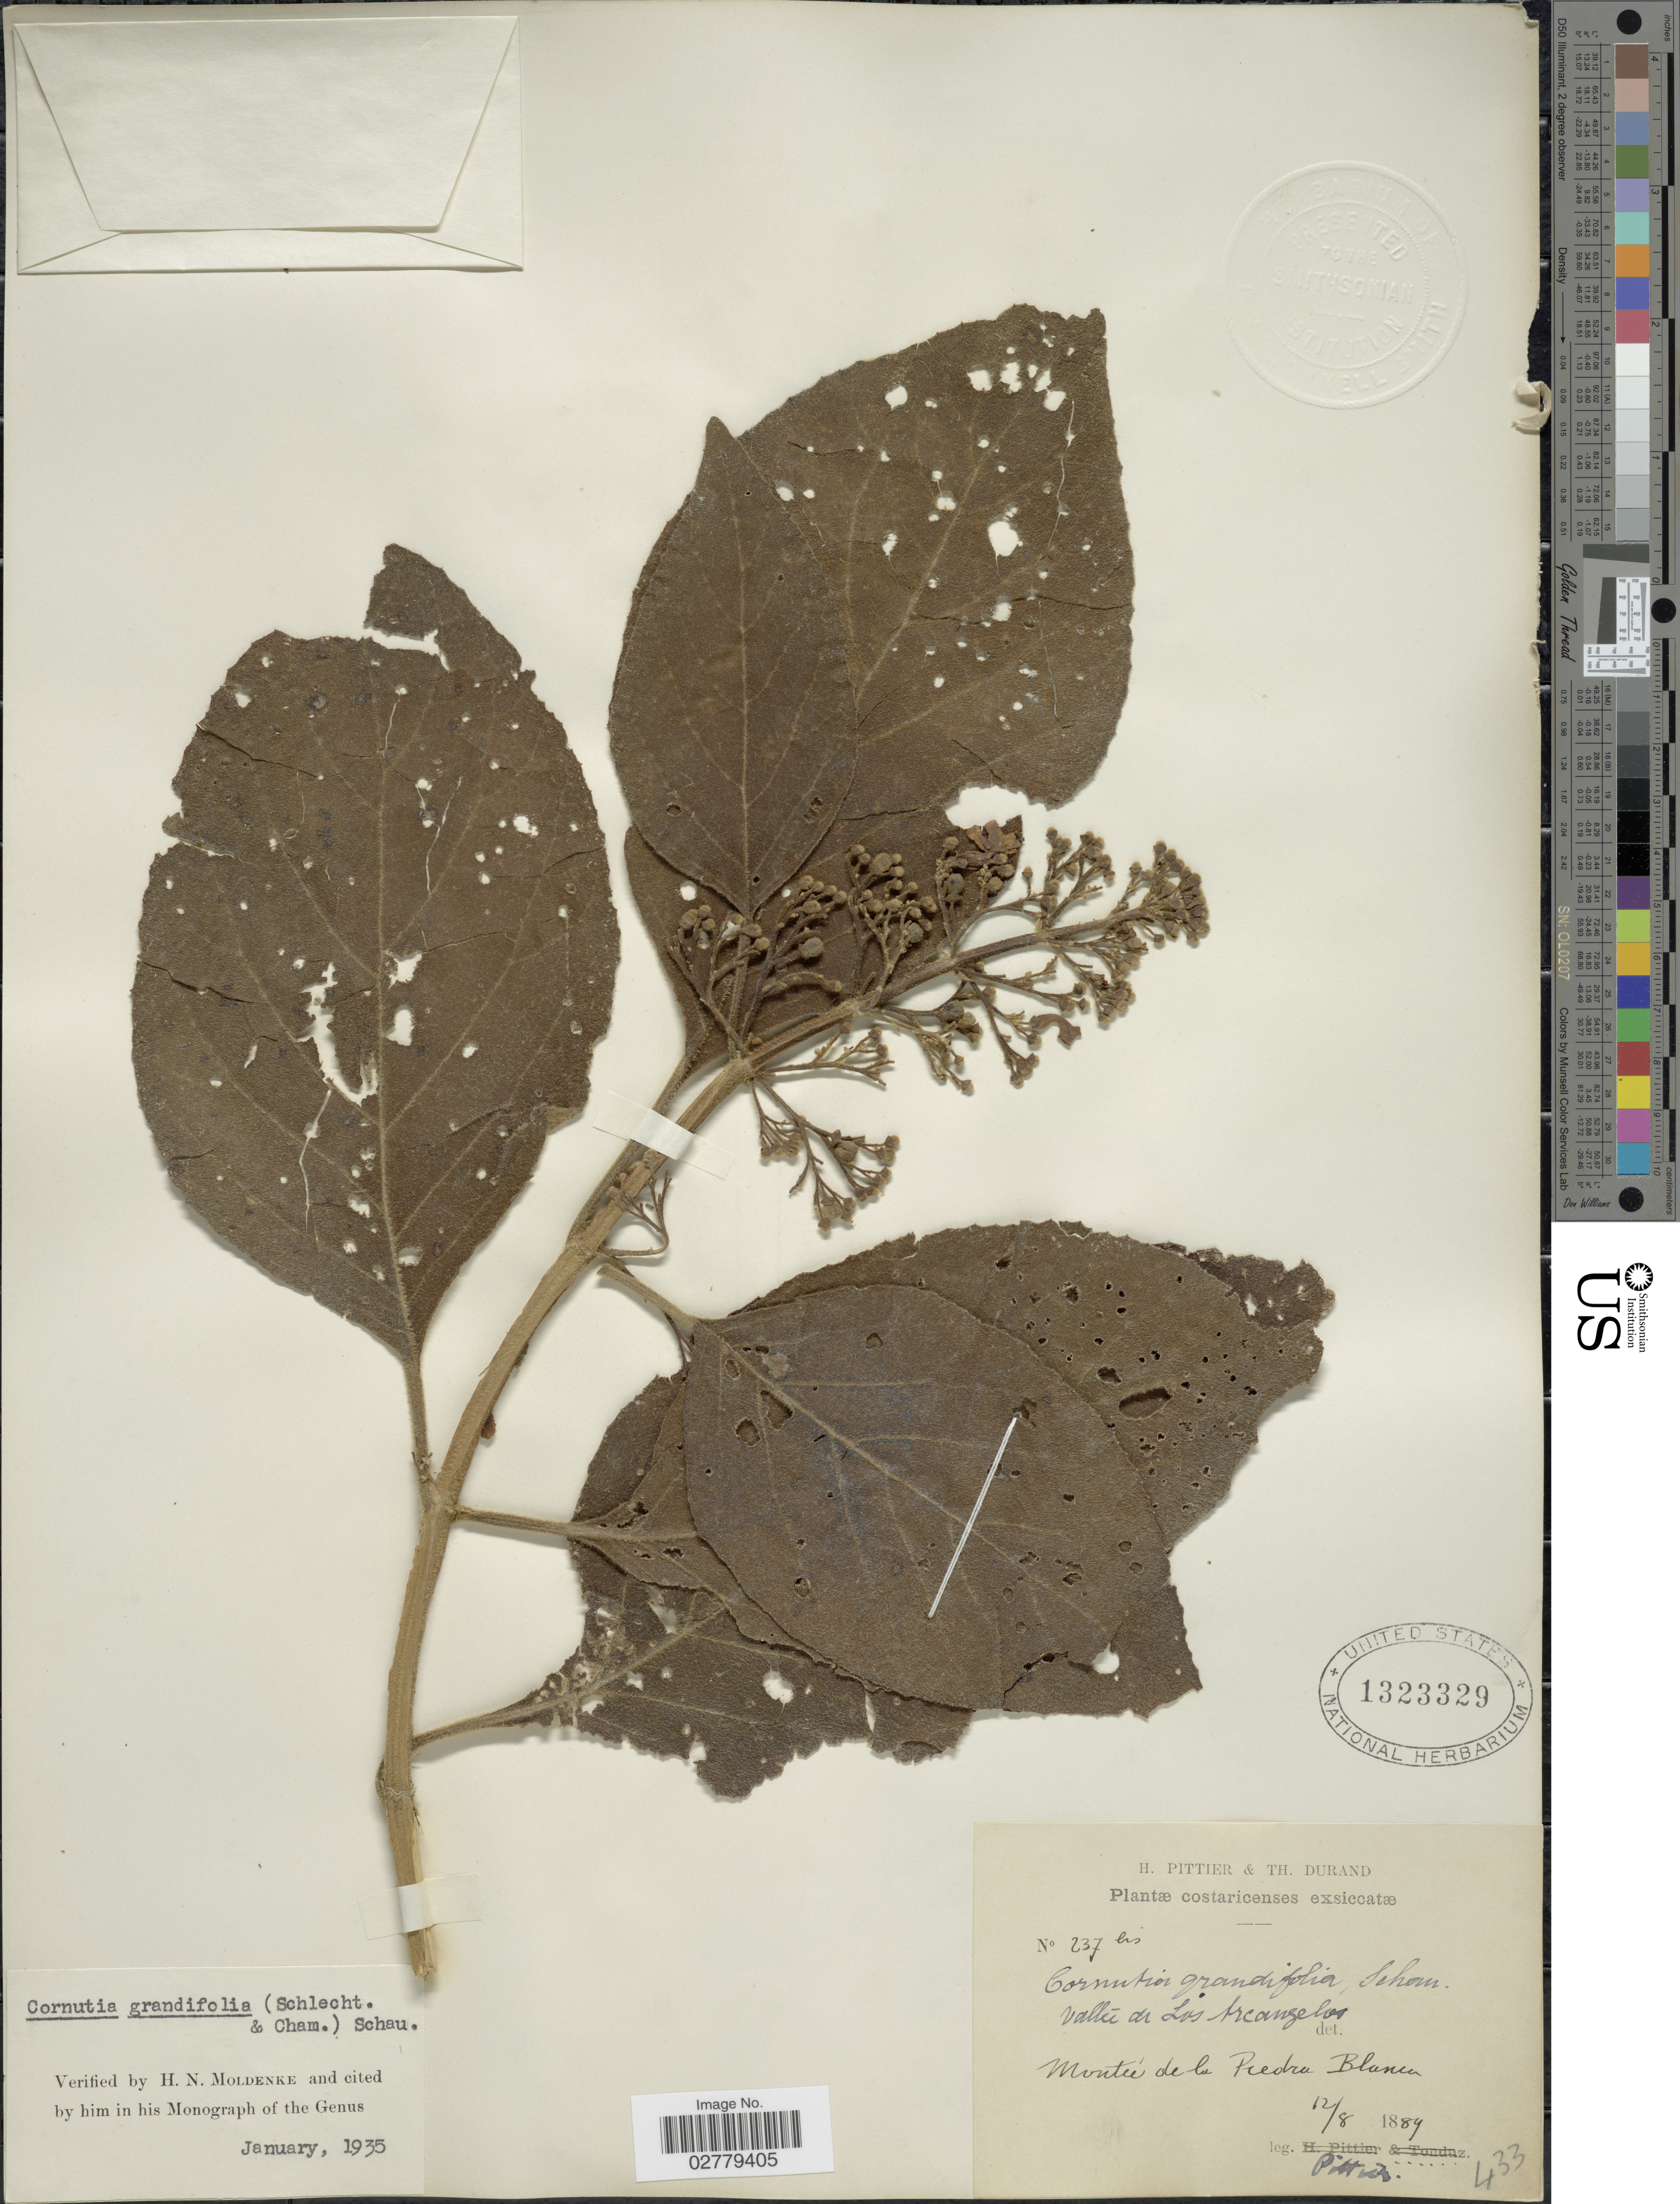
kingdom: Plantae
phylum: Tracheophyta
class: Magnoliopsida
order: Lamiales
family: Lamiaceae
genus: Cornutia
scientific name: Cornutia grandifolia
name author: (Cham. & Schltdl.) Schauer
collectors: H. F. Pittier & T. Durand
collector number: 237bis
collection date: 1889-08-12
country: Costa Rica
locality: Vallée de Los Arcangelos. Montée de la Piedra Blanca.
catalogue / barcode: US 1323329